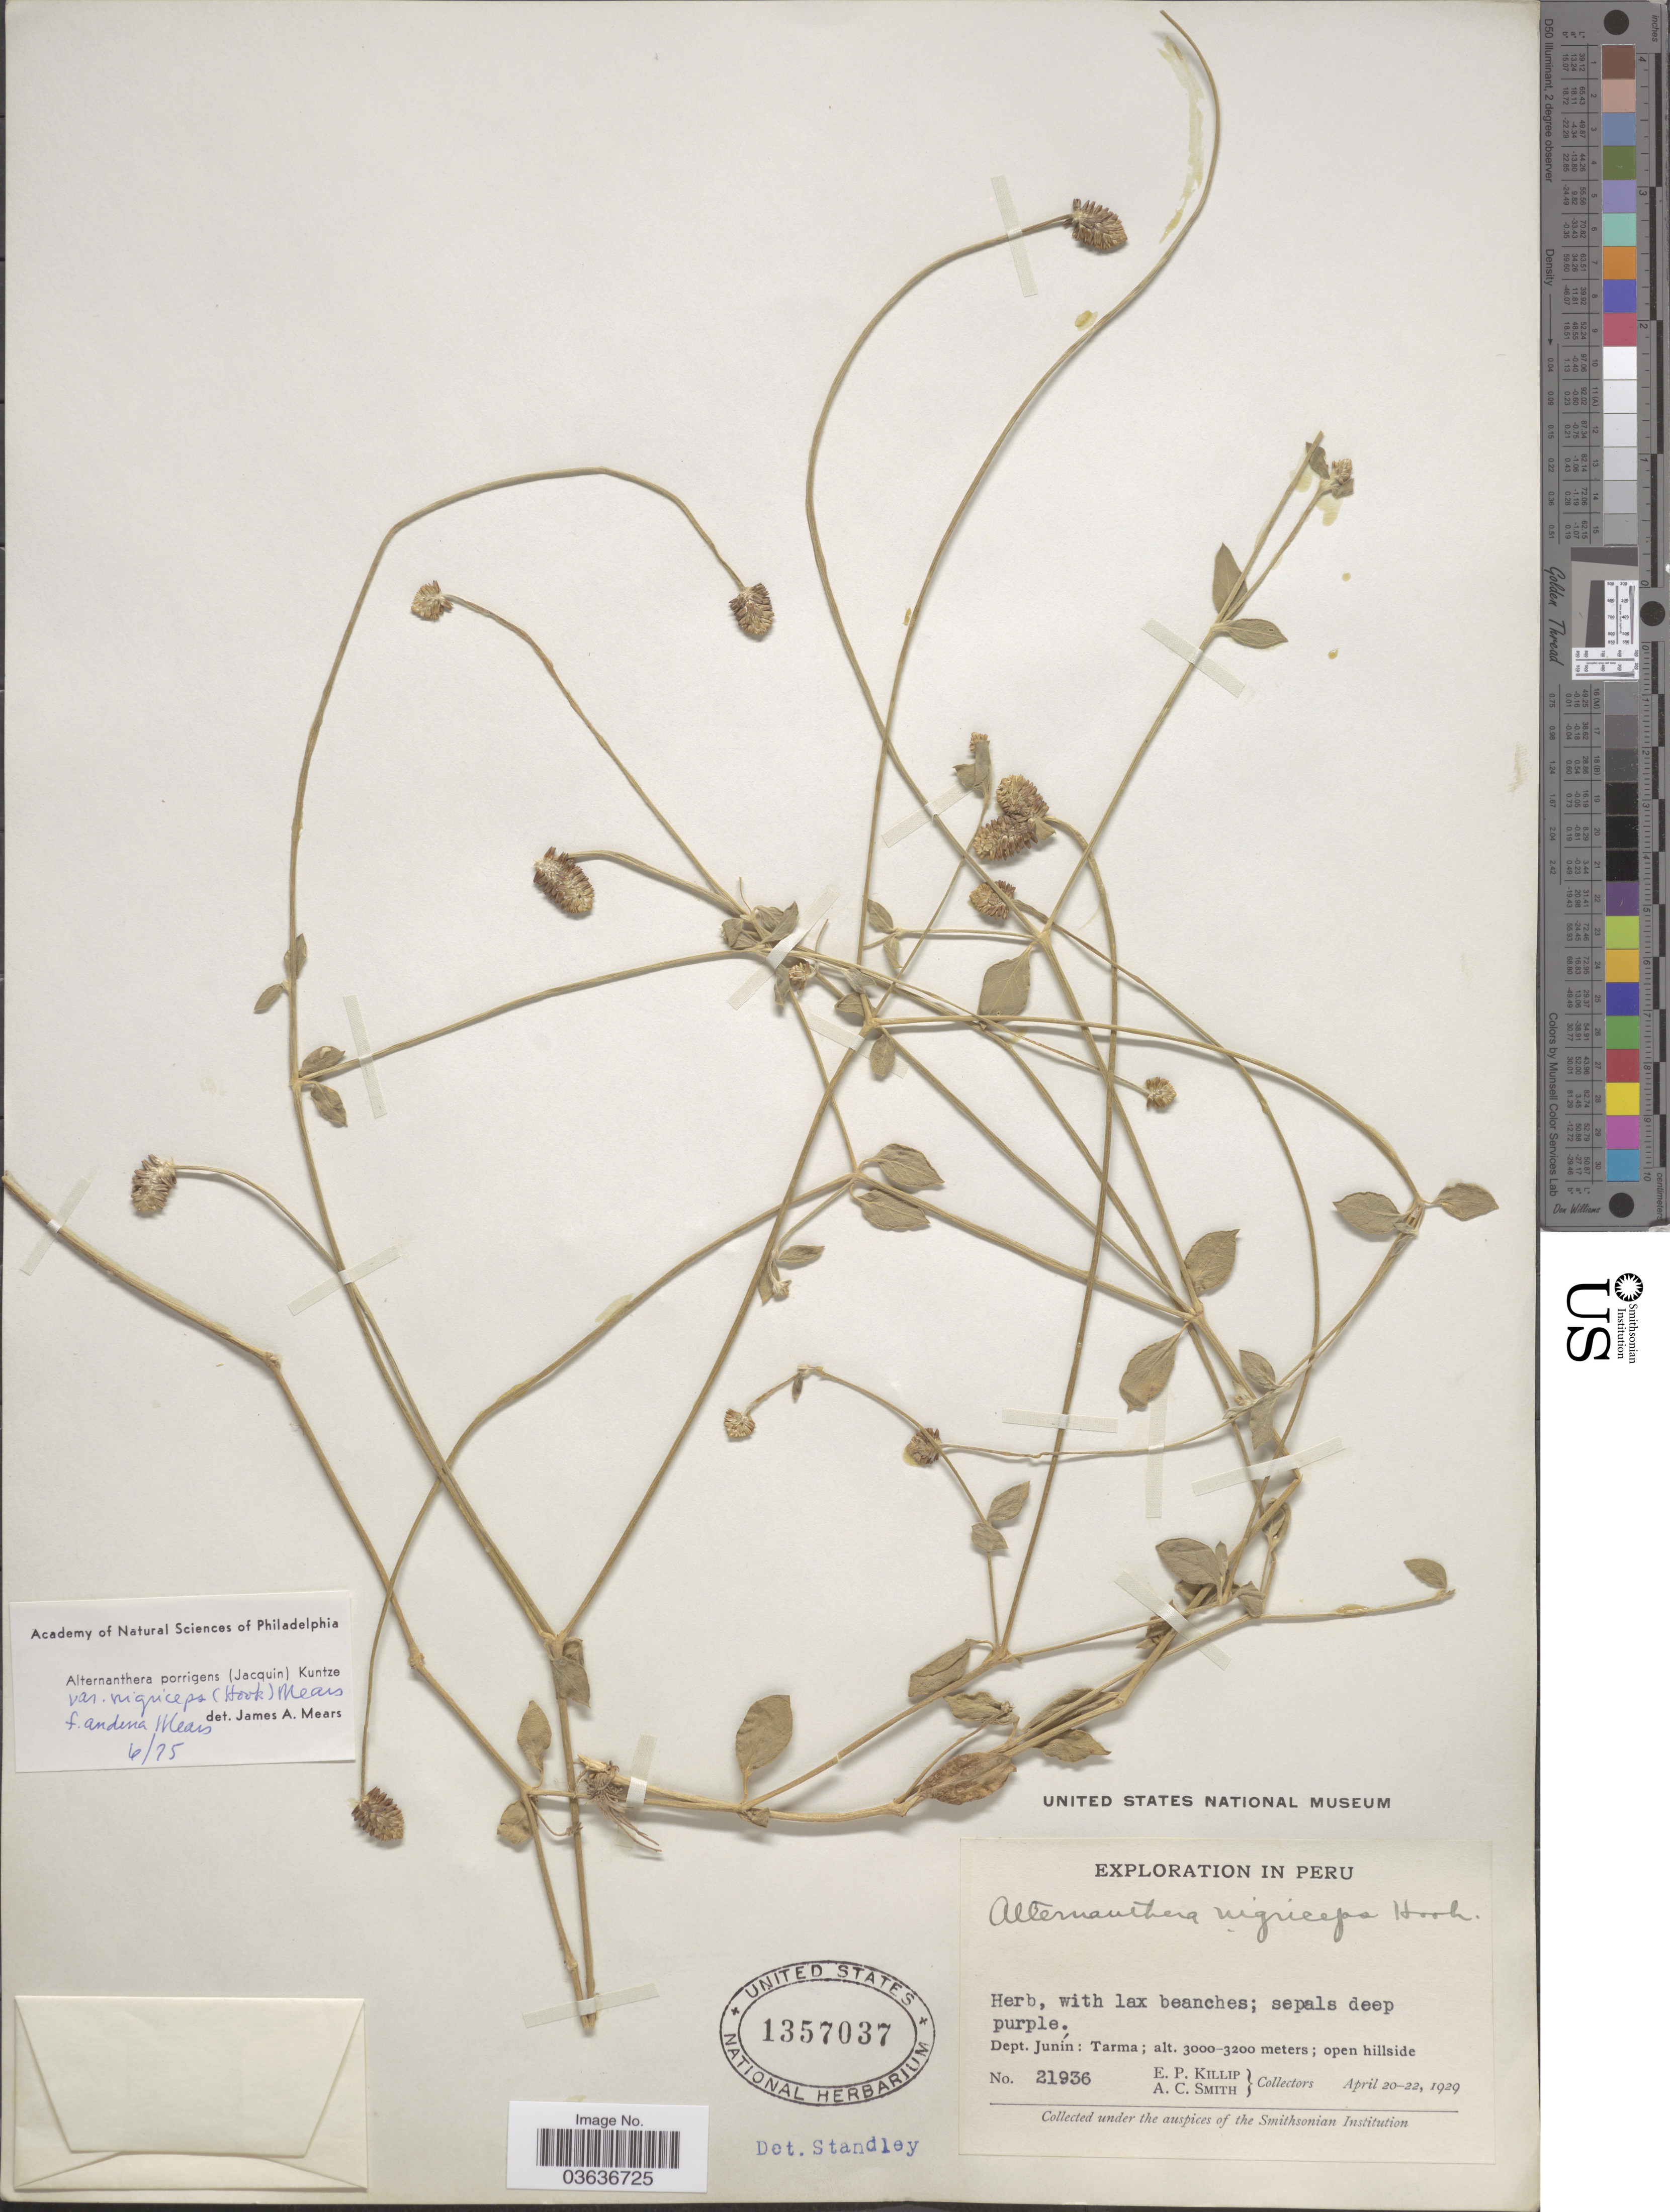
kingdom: Plantae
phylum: Tracheophyta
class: Magnoliopsida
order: Caryophyllales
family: Amaranthaceae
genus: Alternanthera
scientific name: Alternanthera porrigens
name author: (Jacq.) Kuntze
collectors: E. P. Killip & A. C. Smith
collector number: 21936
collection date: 1929-04-20/1929-04-22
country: Peru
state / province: Junín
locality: Dept. Junín: Tarma.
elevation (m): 3000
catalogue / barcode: US 1357037